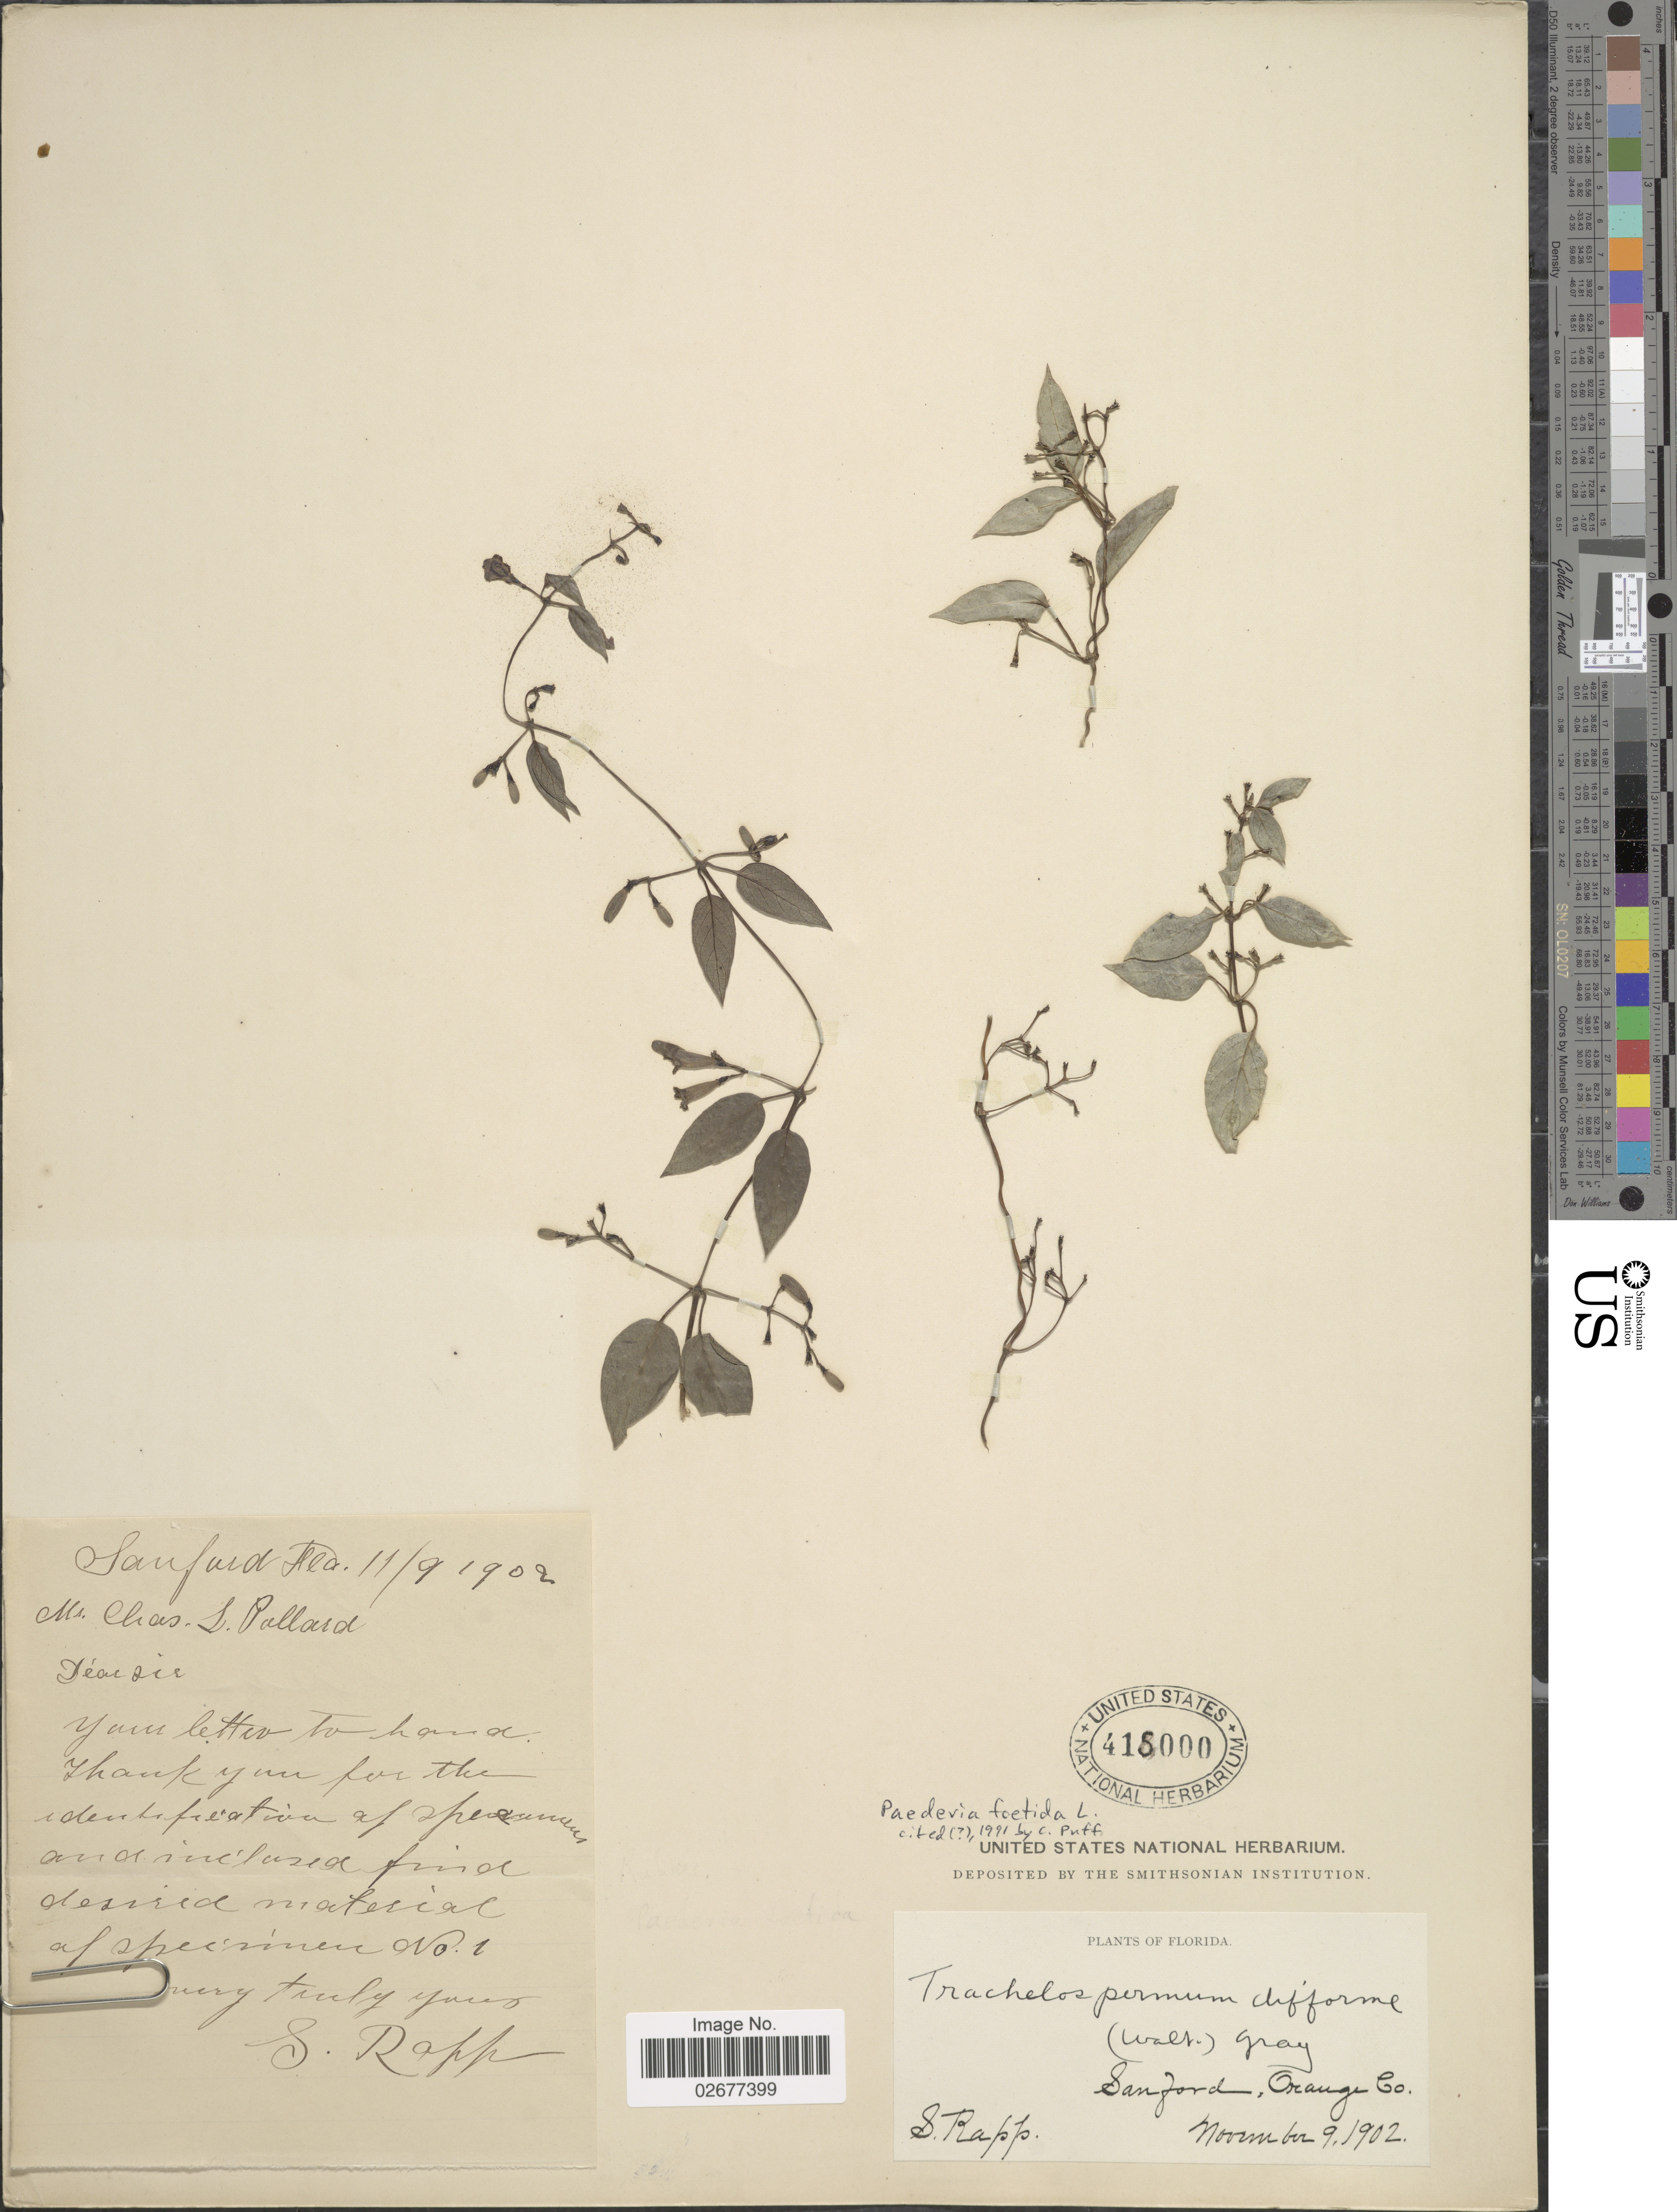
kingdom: Plantae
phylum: Tracheophyta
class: Magnoliopsida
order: Gentianales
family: Rubiaceae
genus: Paederia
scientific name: Paederia foetida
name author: L.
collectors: S. Rapp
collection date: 1902-11-09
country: United States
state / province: Florida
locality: Sanford, Orange Co.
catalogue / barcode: US 415000